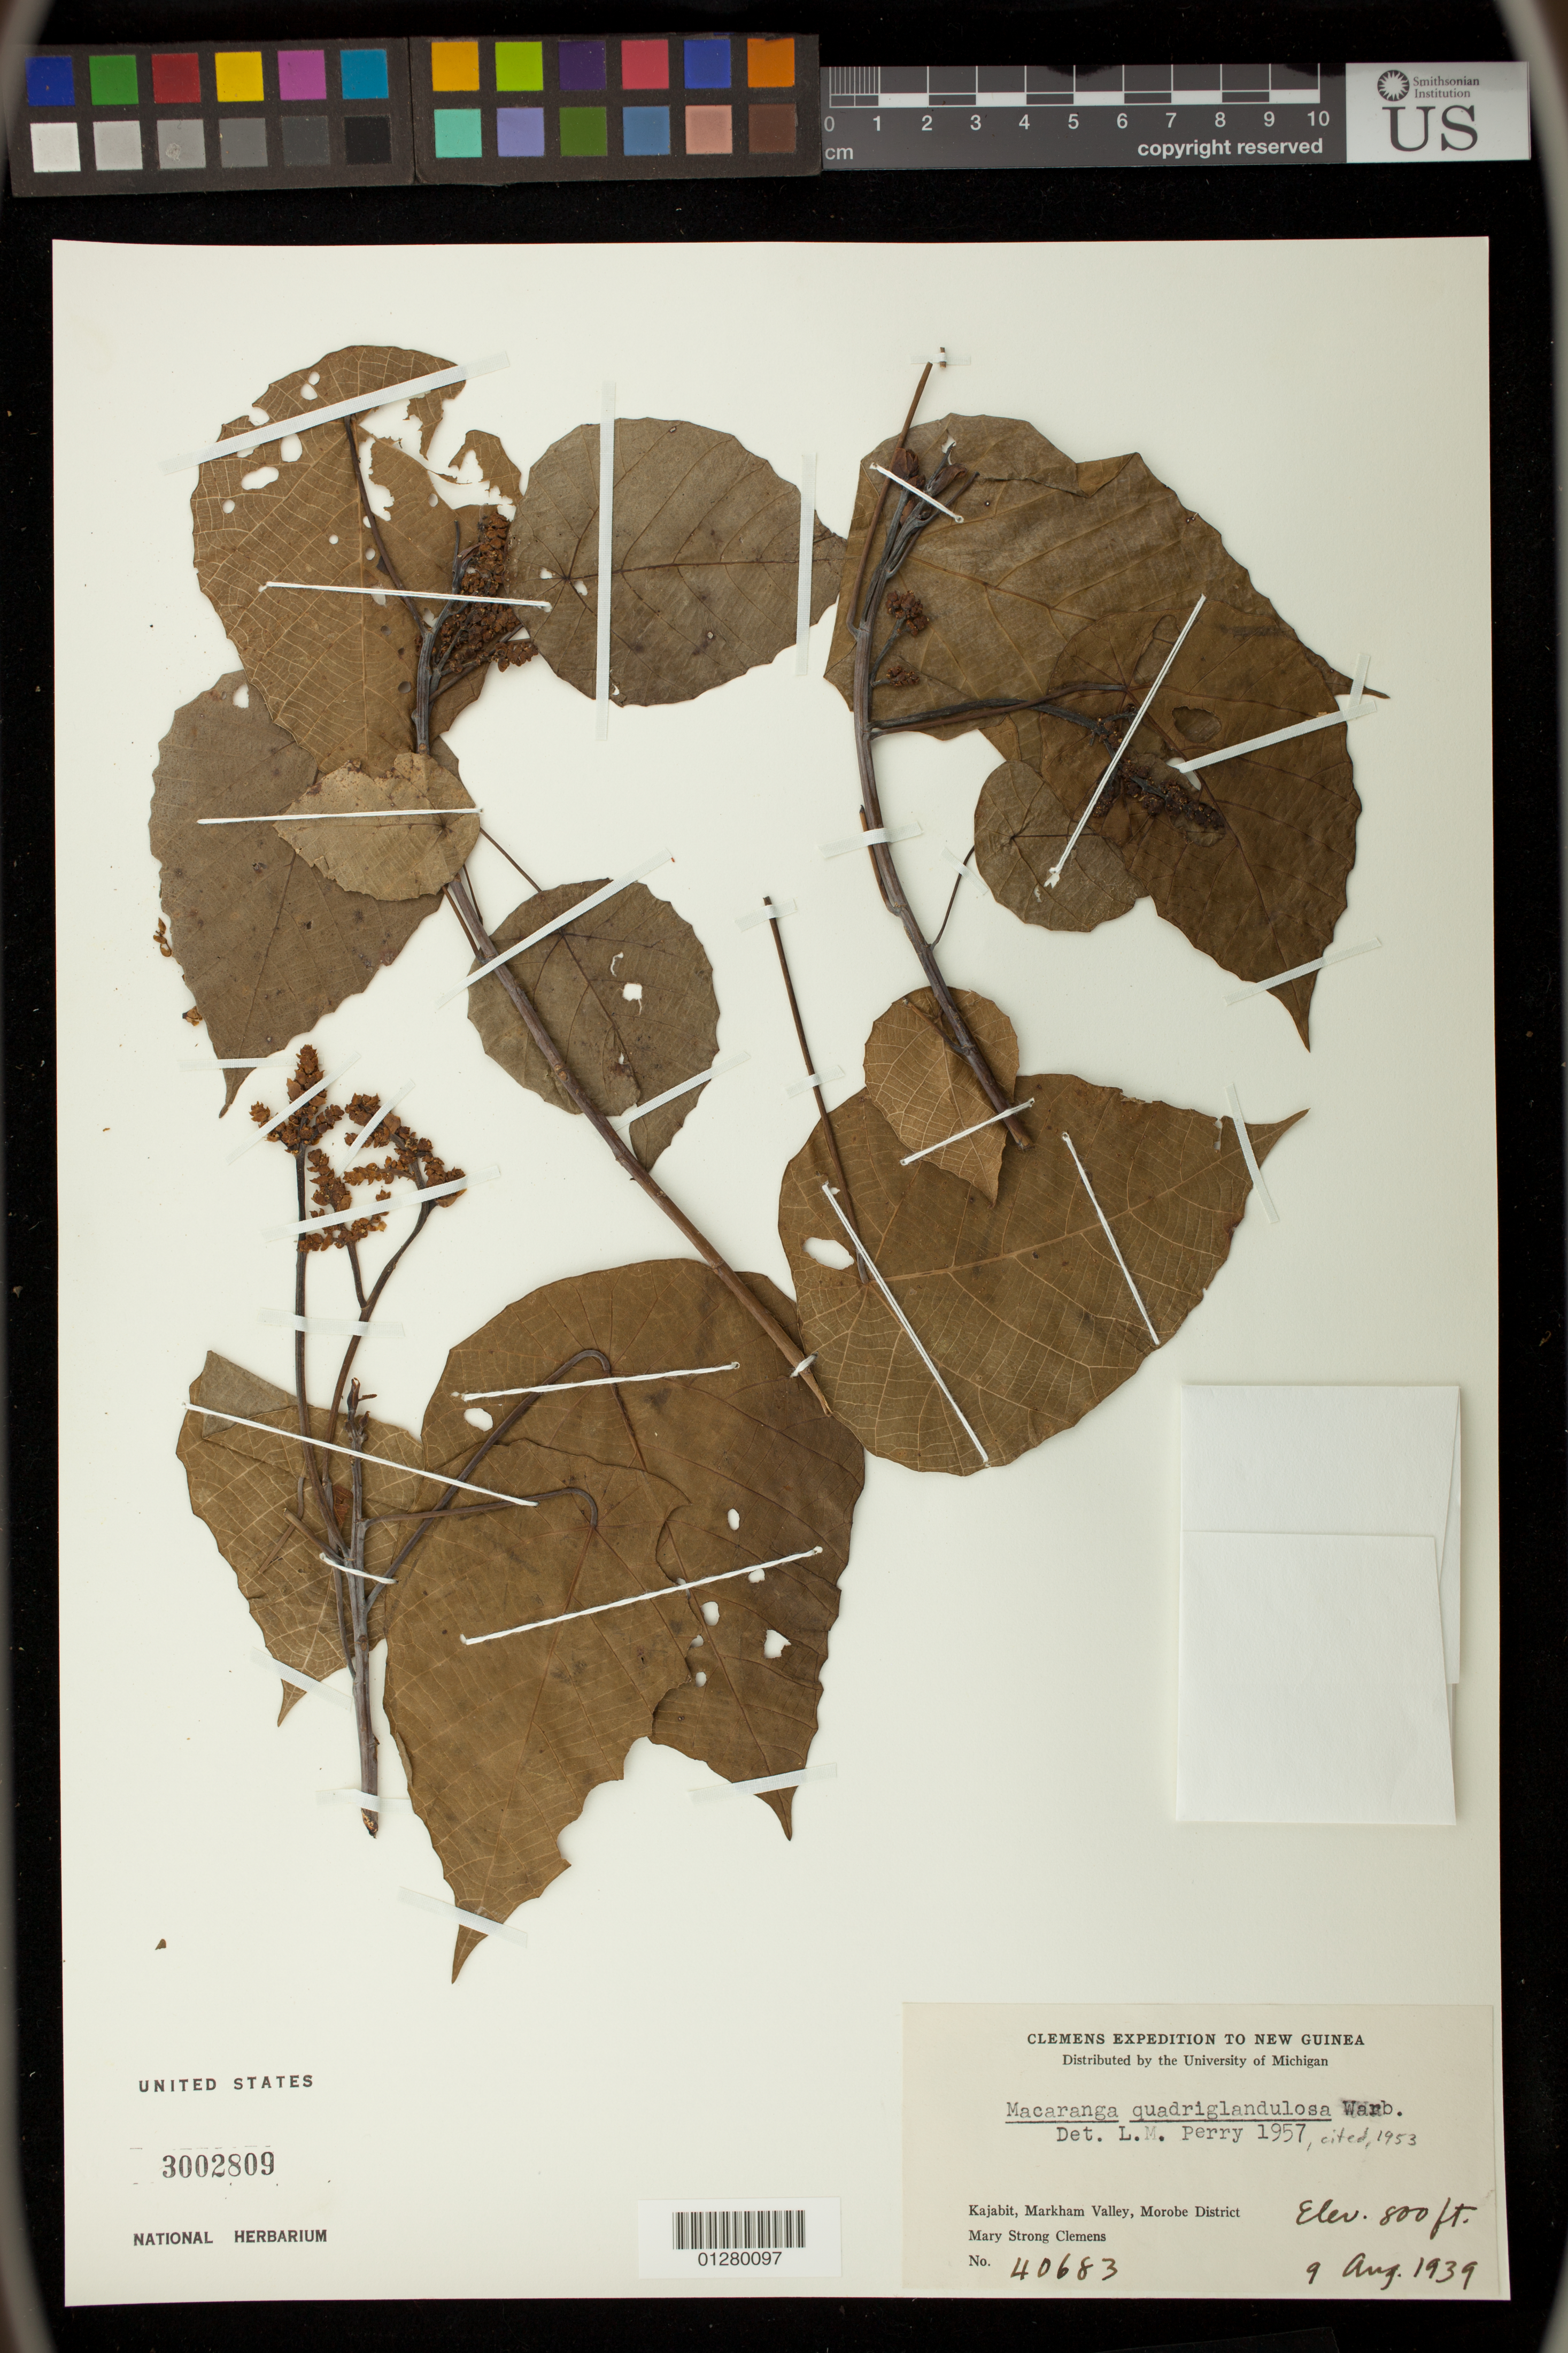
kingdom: Plantae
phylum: Tracheophyta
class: Magnoliopsida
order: Malpighiales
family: Euphorbiaceae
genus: Macaranga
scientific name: Macaranga quadriglandulosa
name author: Warb.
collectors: M. S. Clemens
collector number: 40683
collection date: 1939-08-09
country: Papua New Guinea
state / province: Morobe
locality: Kajabit, Markham Valley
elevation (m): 244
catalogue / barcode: US 3002809